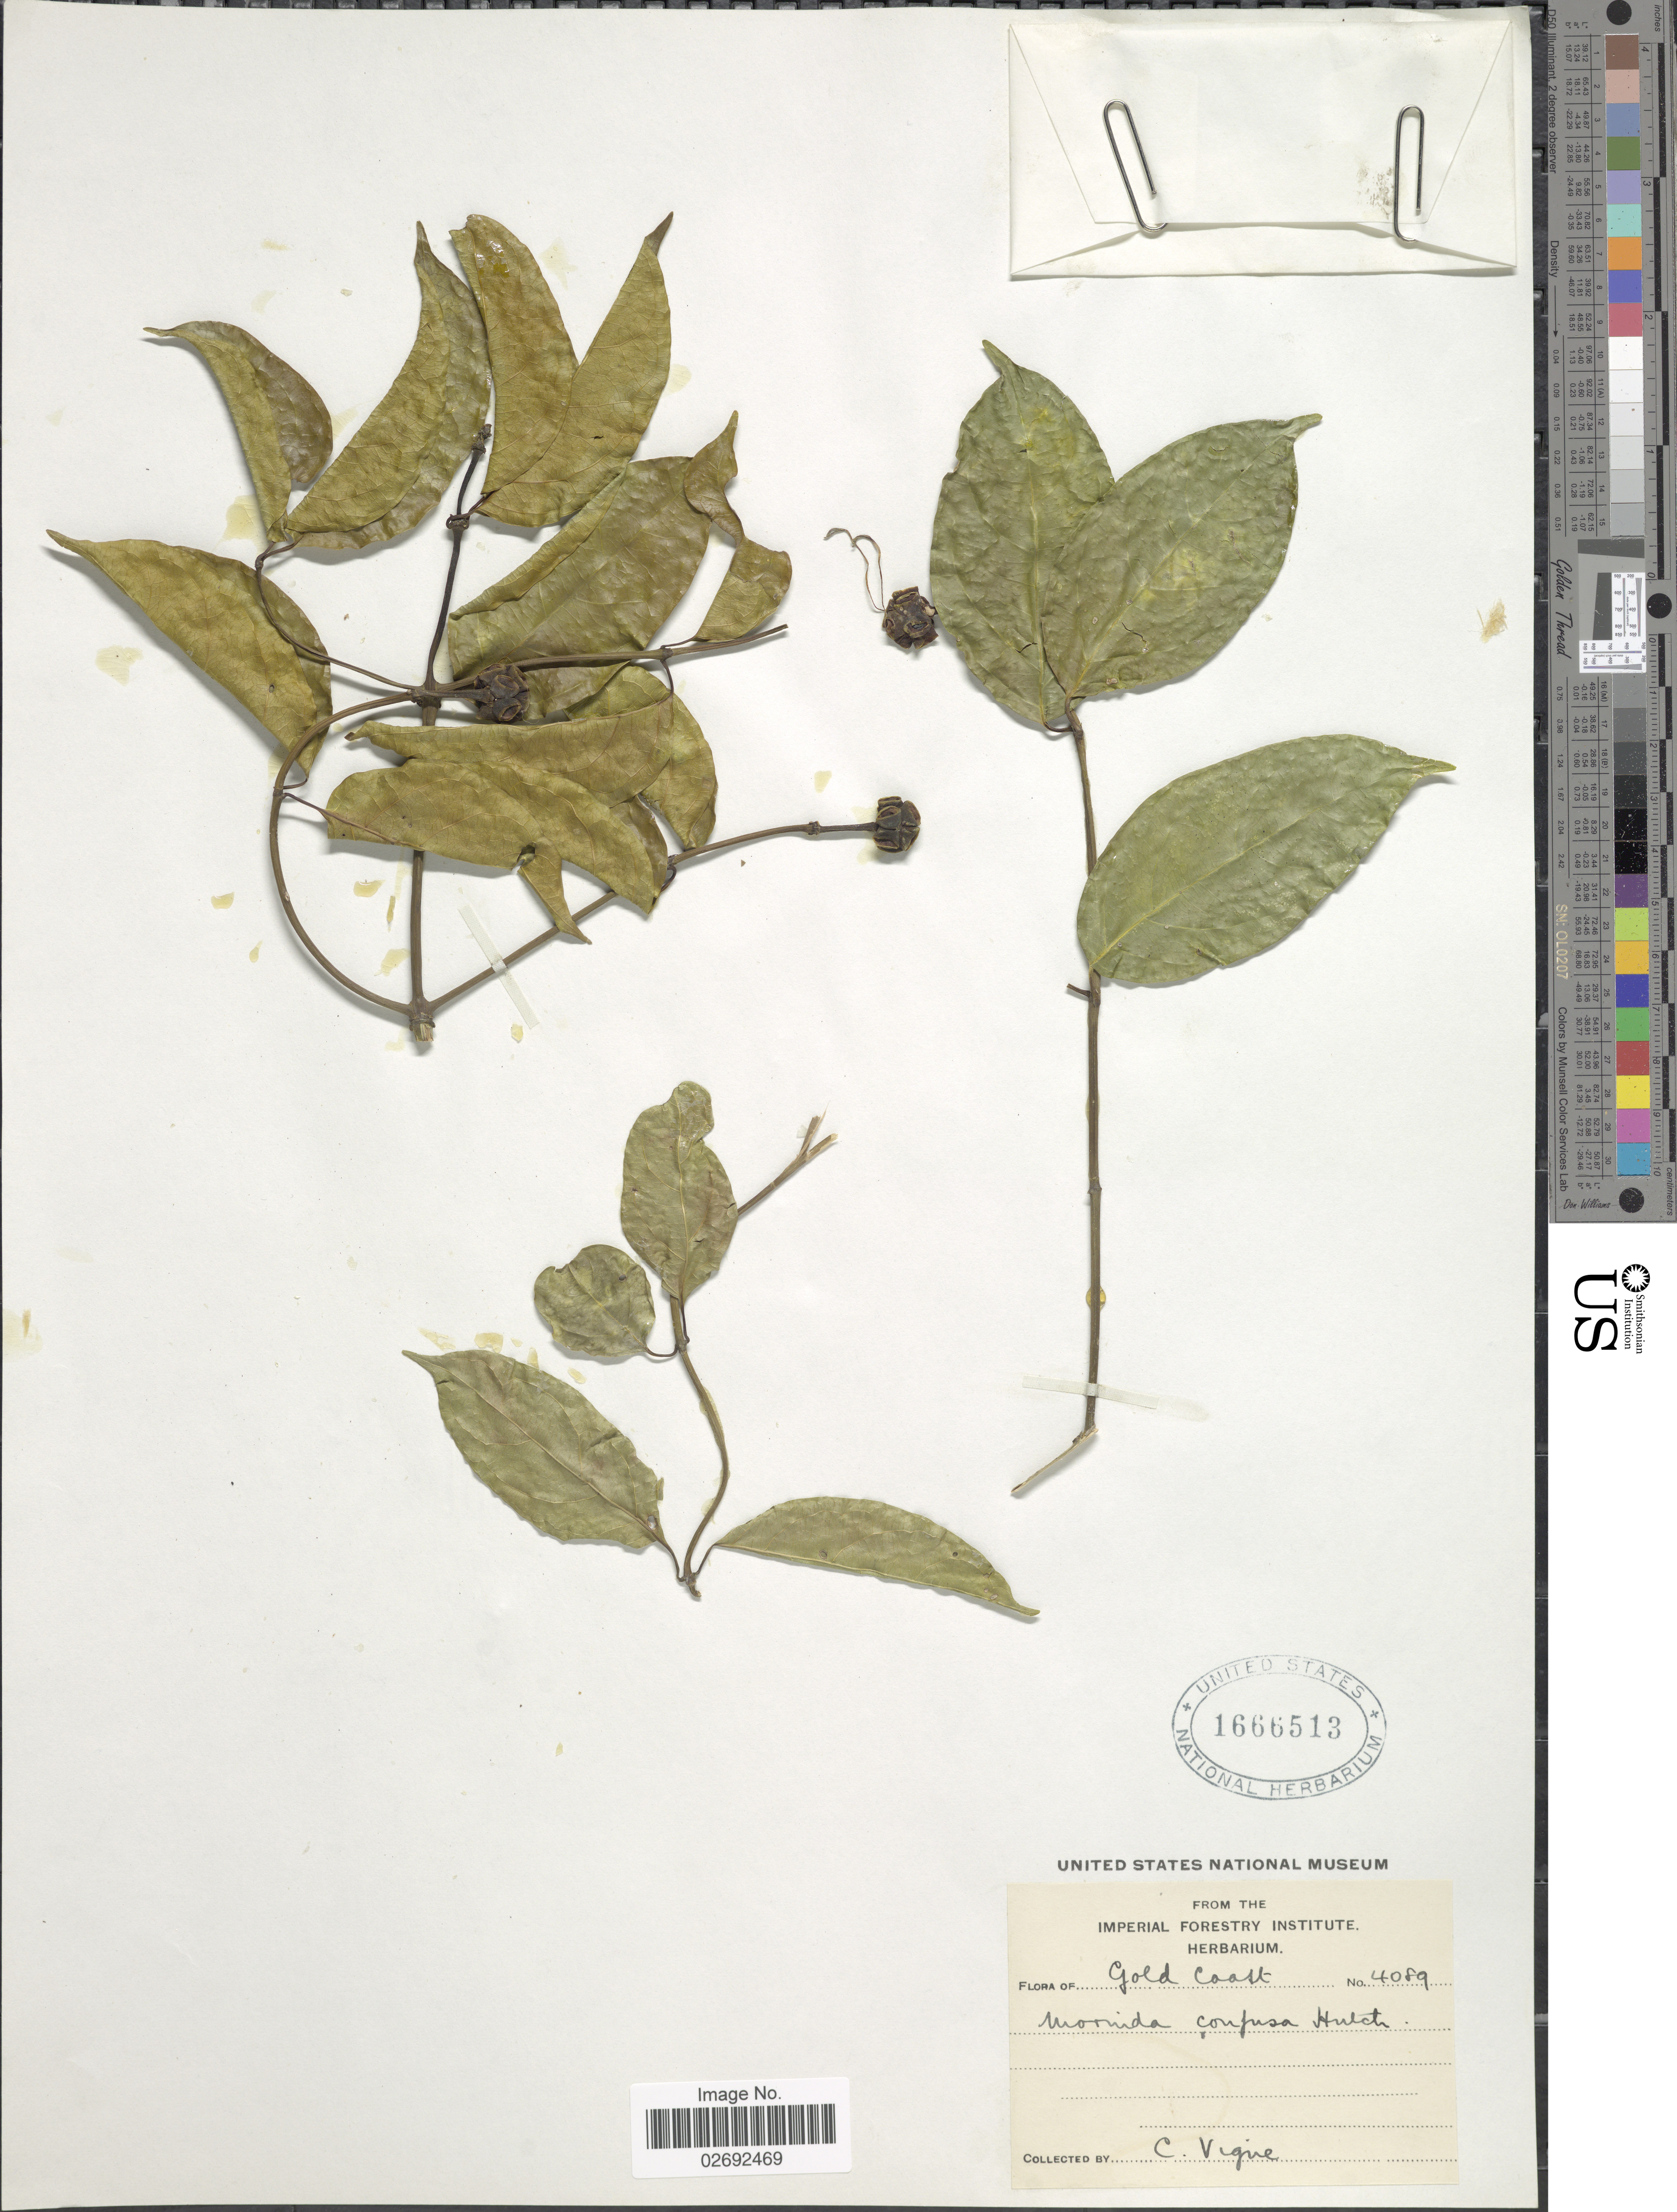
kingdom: Plantae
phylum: Tracheophyta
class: Magnoliopsida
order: Gentianales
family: Rubiaceae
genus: Morinda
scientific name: Morinda morindoides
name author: (Baker) Milne-Redh.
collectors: C. Vigne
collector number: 4089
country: Ghana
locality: Gold Coast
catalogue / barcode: US 1666513